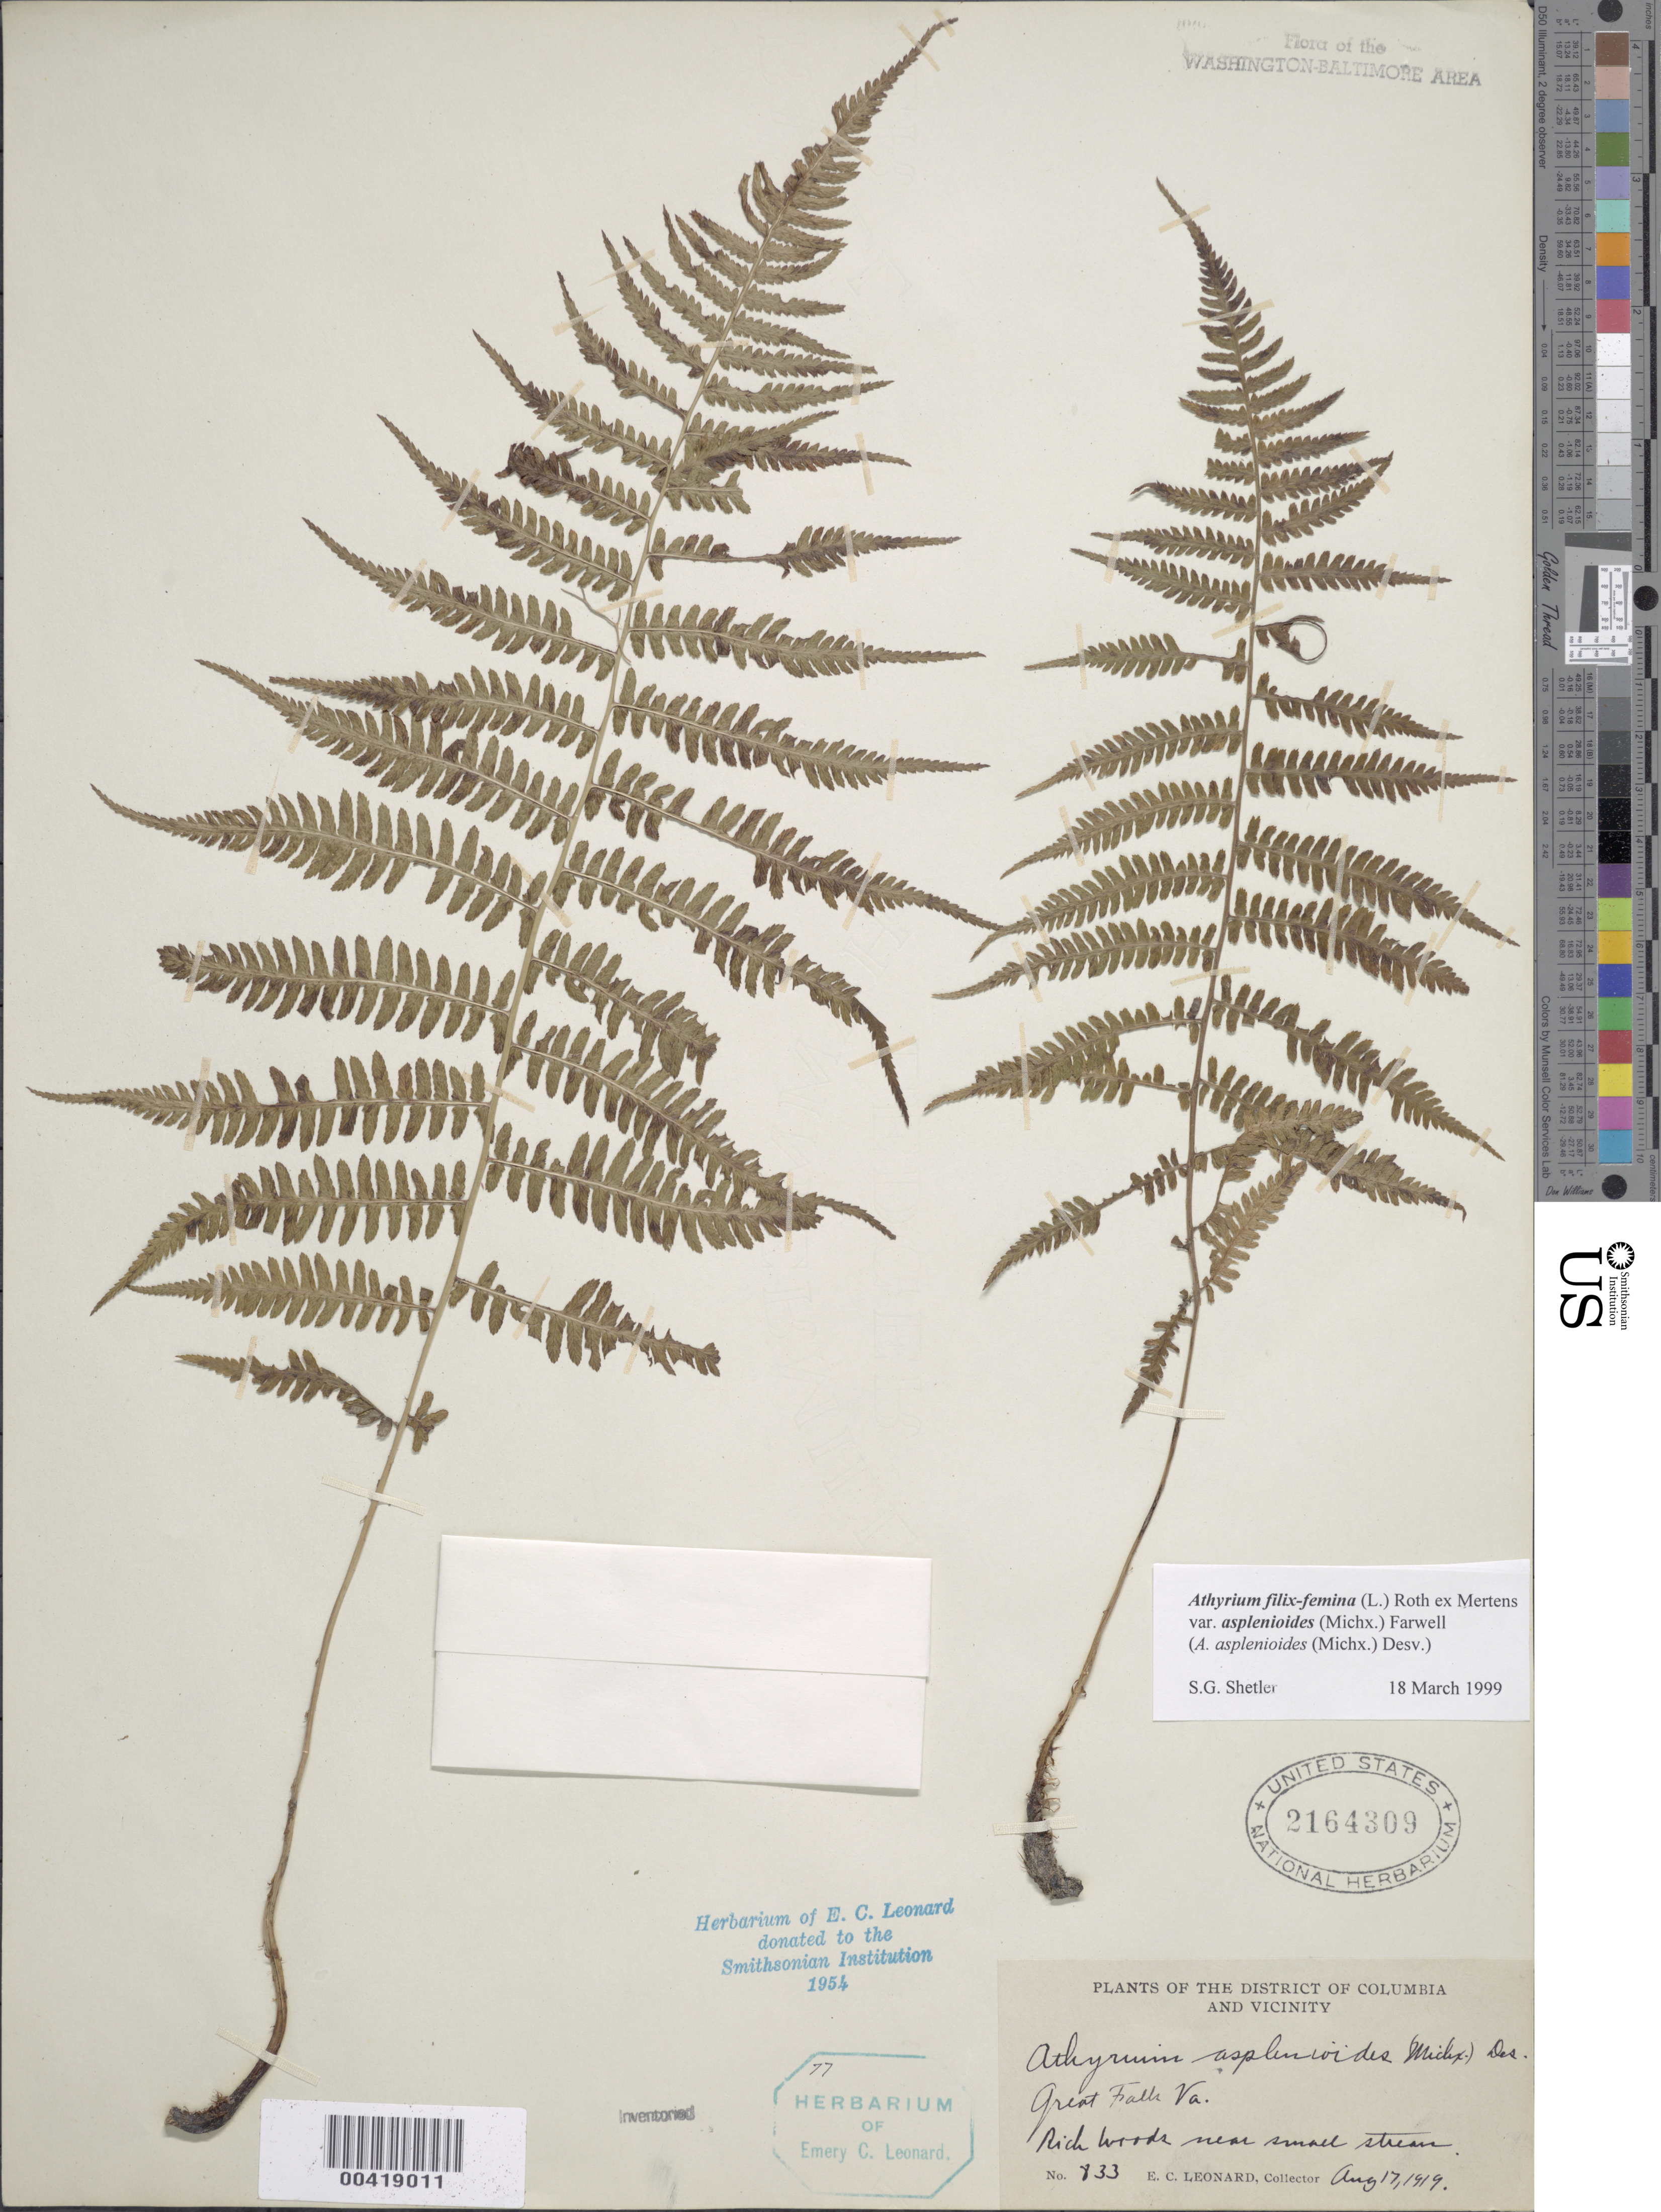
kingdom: Plantae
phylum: Tracheophyta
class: Polypodiopsida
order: Polypodiales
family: Athyriaceae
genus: Athyrium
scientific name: Athyrium filix-femina var. asplenioides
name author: (Michx.) Farw.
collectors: E. C. Leonard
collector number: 833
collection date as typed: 17 Aug 1919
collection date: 1919-08-17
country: United States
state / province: Virginia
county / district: Fairfax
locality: Great Falls C. and O. Canal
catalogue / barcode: US 2164309